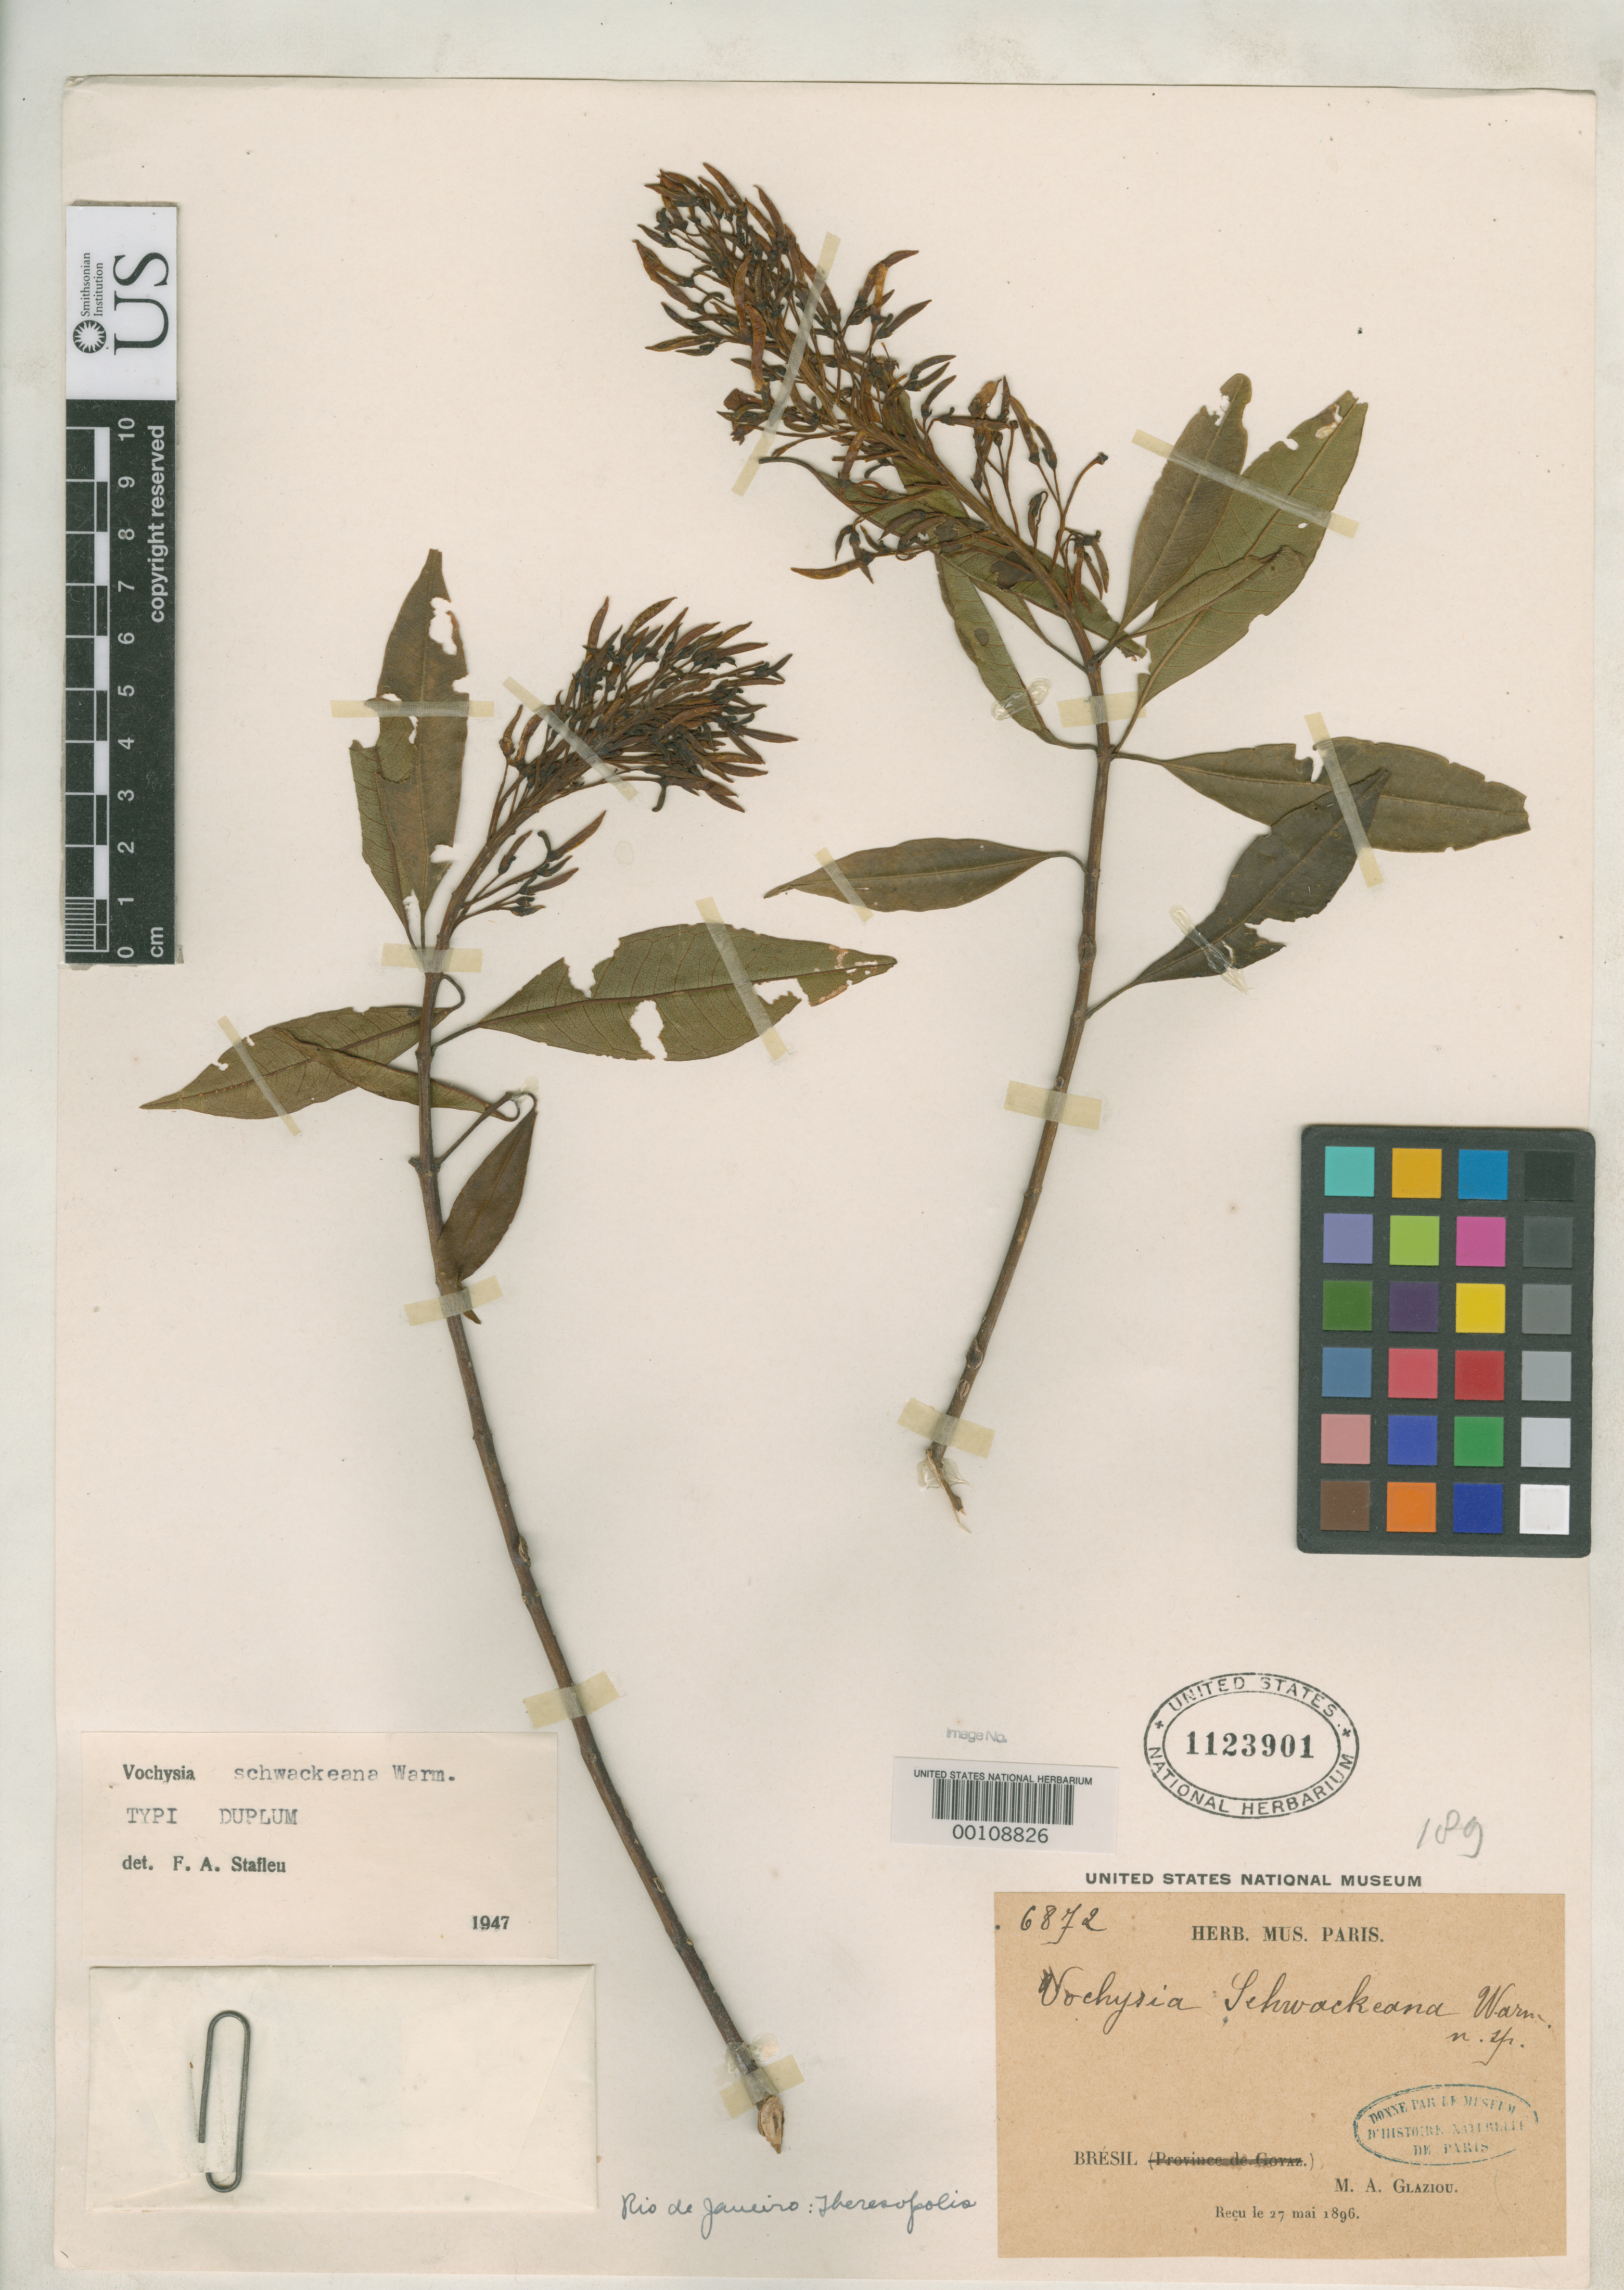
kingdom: Plantae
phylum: Tracheophyta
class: Magnoliopsida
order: Myrtales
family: Vochysiaceae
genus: Vochysia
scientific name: Vochysia schwackeana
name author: Warm.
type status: Type Collection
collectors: A. F. M. Glaziou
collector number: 6872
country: Brazil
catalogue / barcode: US 1123901